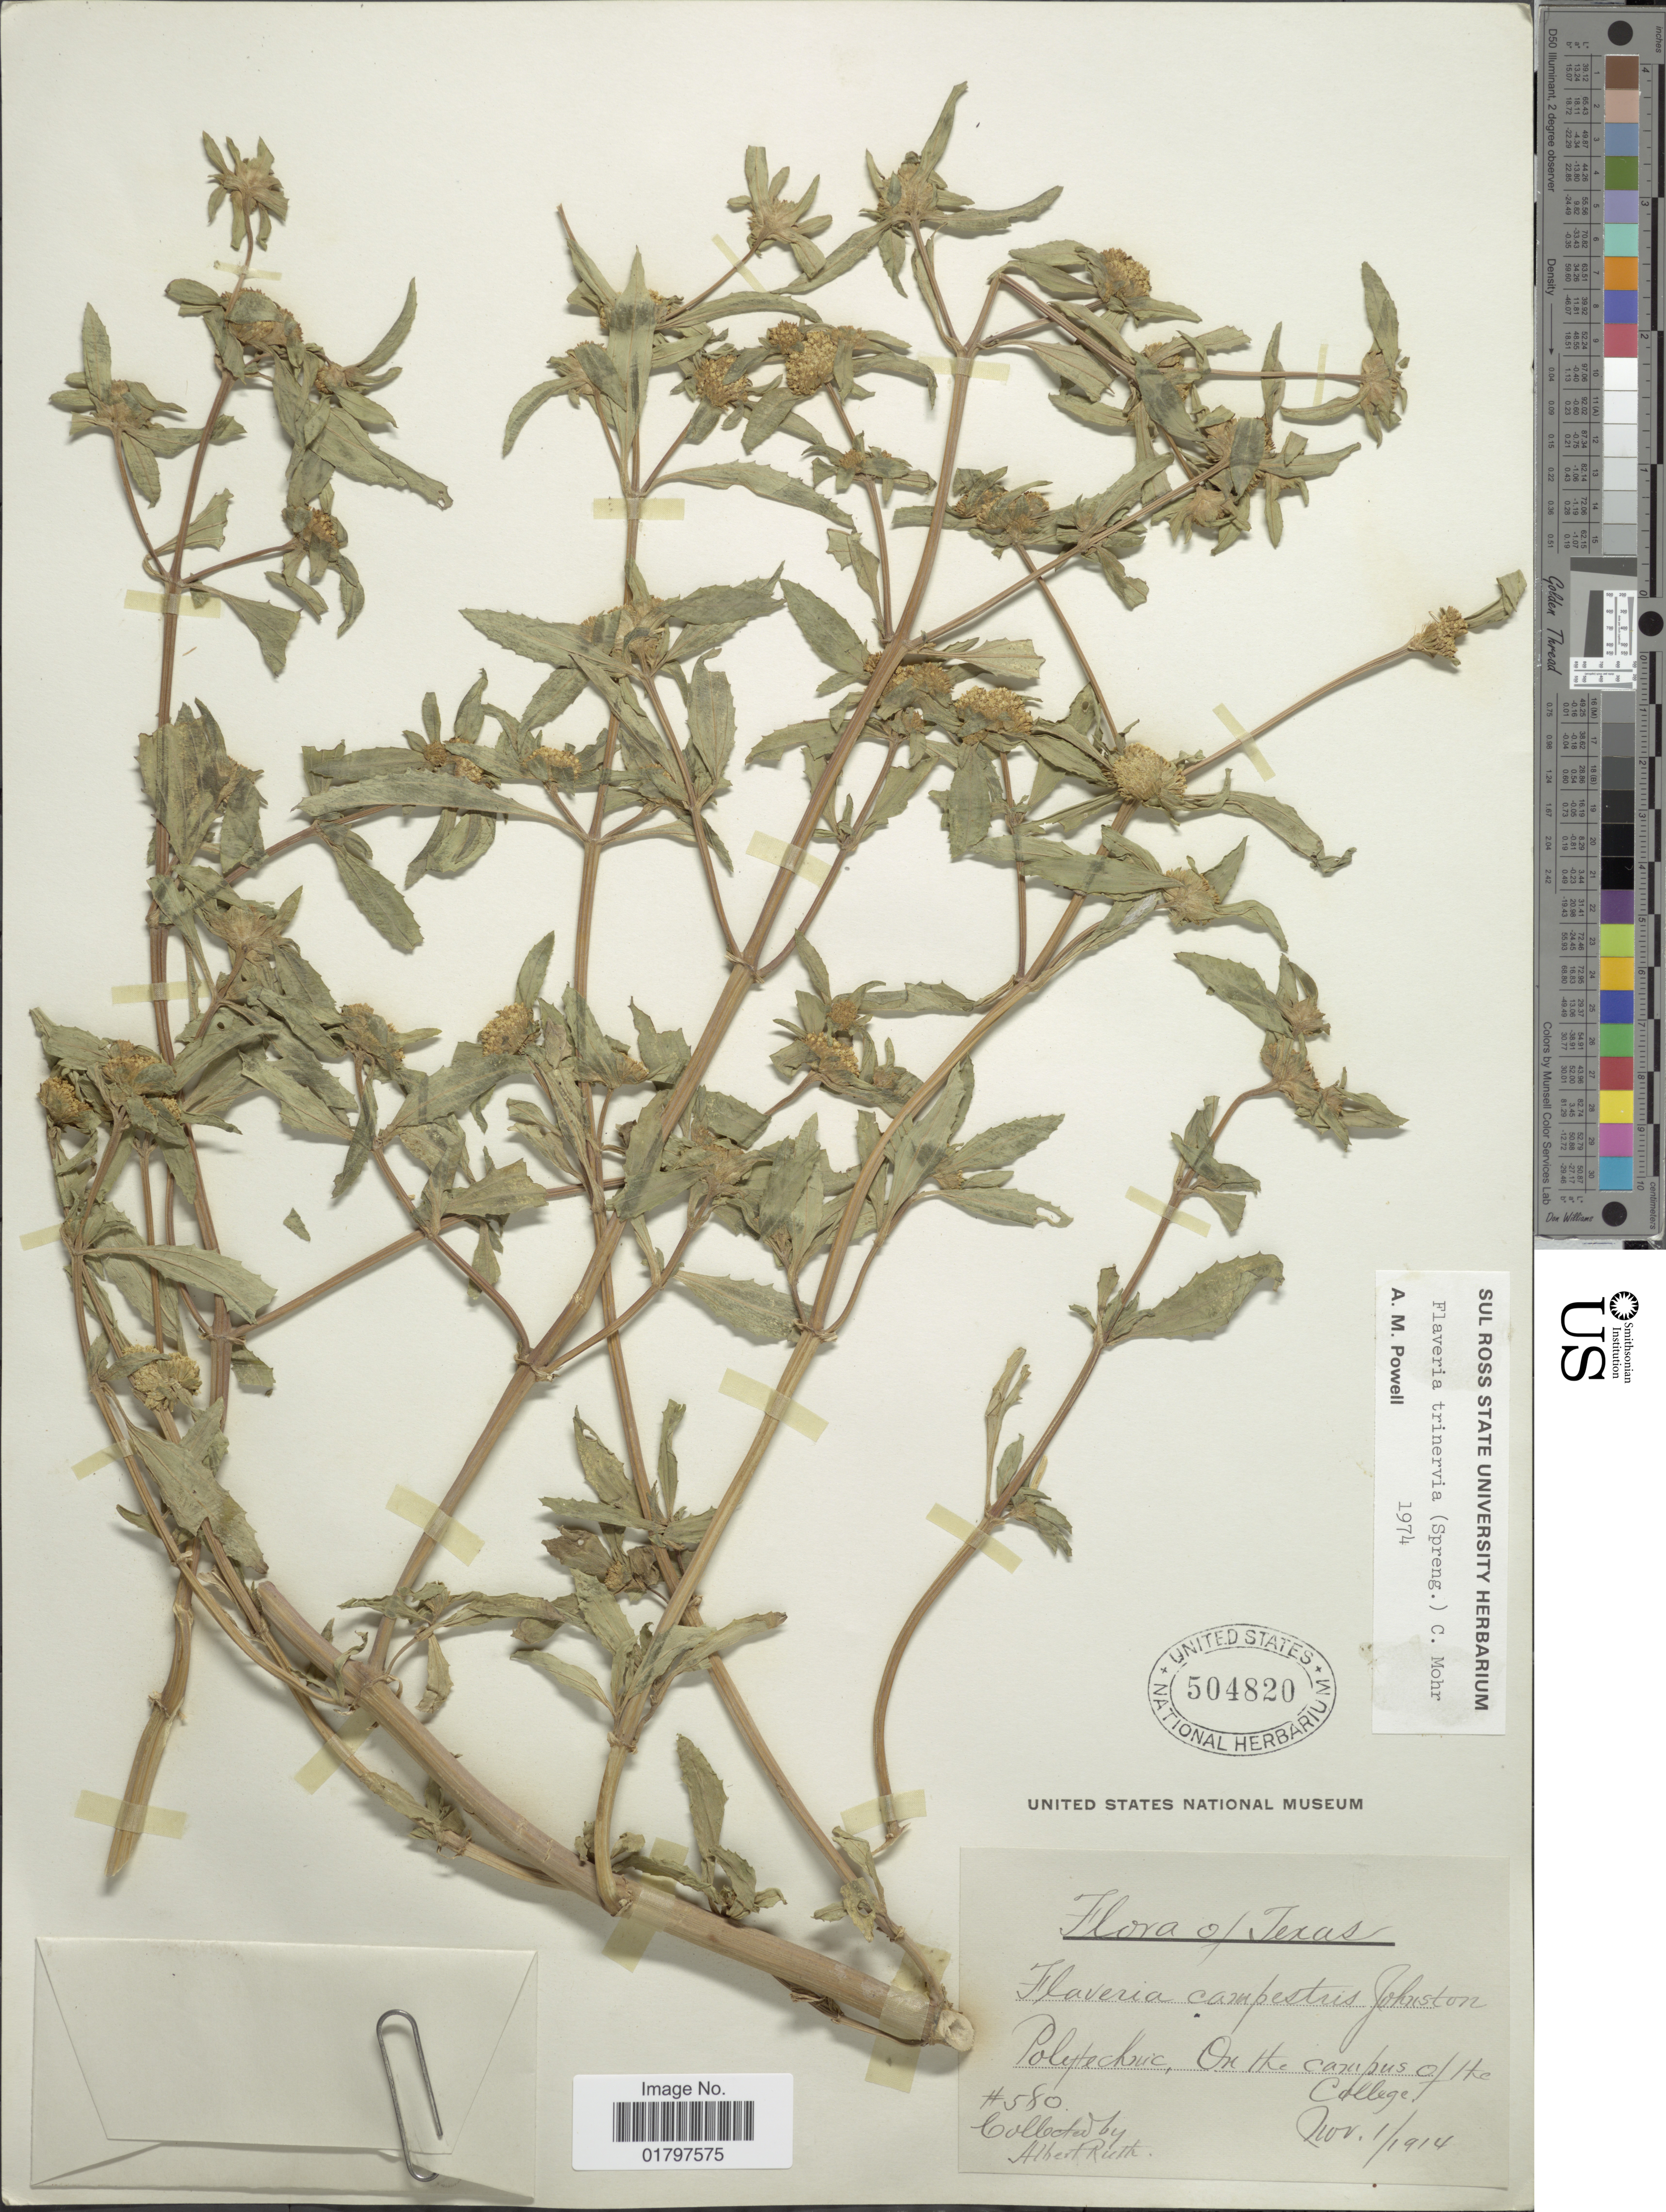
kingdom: Plantae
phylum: Tracheophyta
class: Magnoliopsida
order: Asterales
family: Asteraceae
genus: Flaveria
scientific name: Flaveria trinervia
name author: (Spreng.) C. Mohr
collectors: A. Ruth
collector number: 580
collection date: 1914-11-01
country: United States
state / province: Texas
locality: On the campus of the College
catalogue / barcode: US 504820